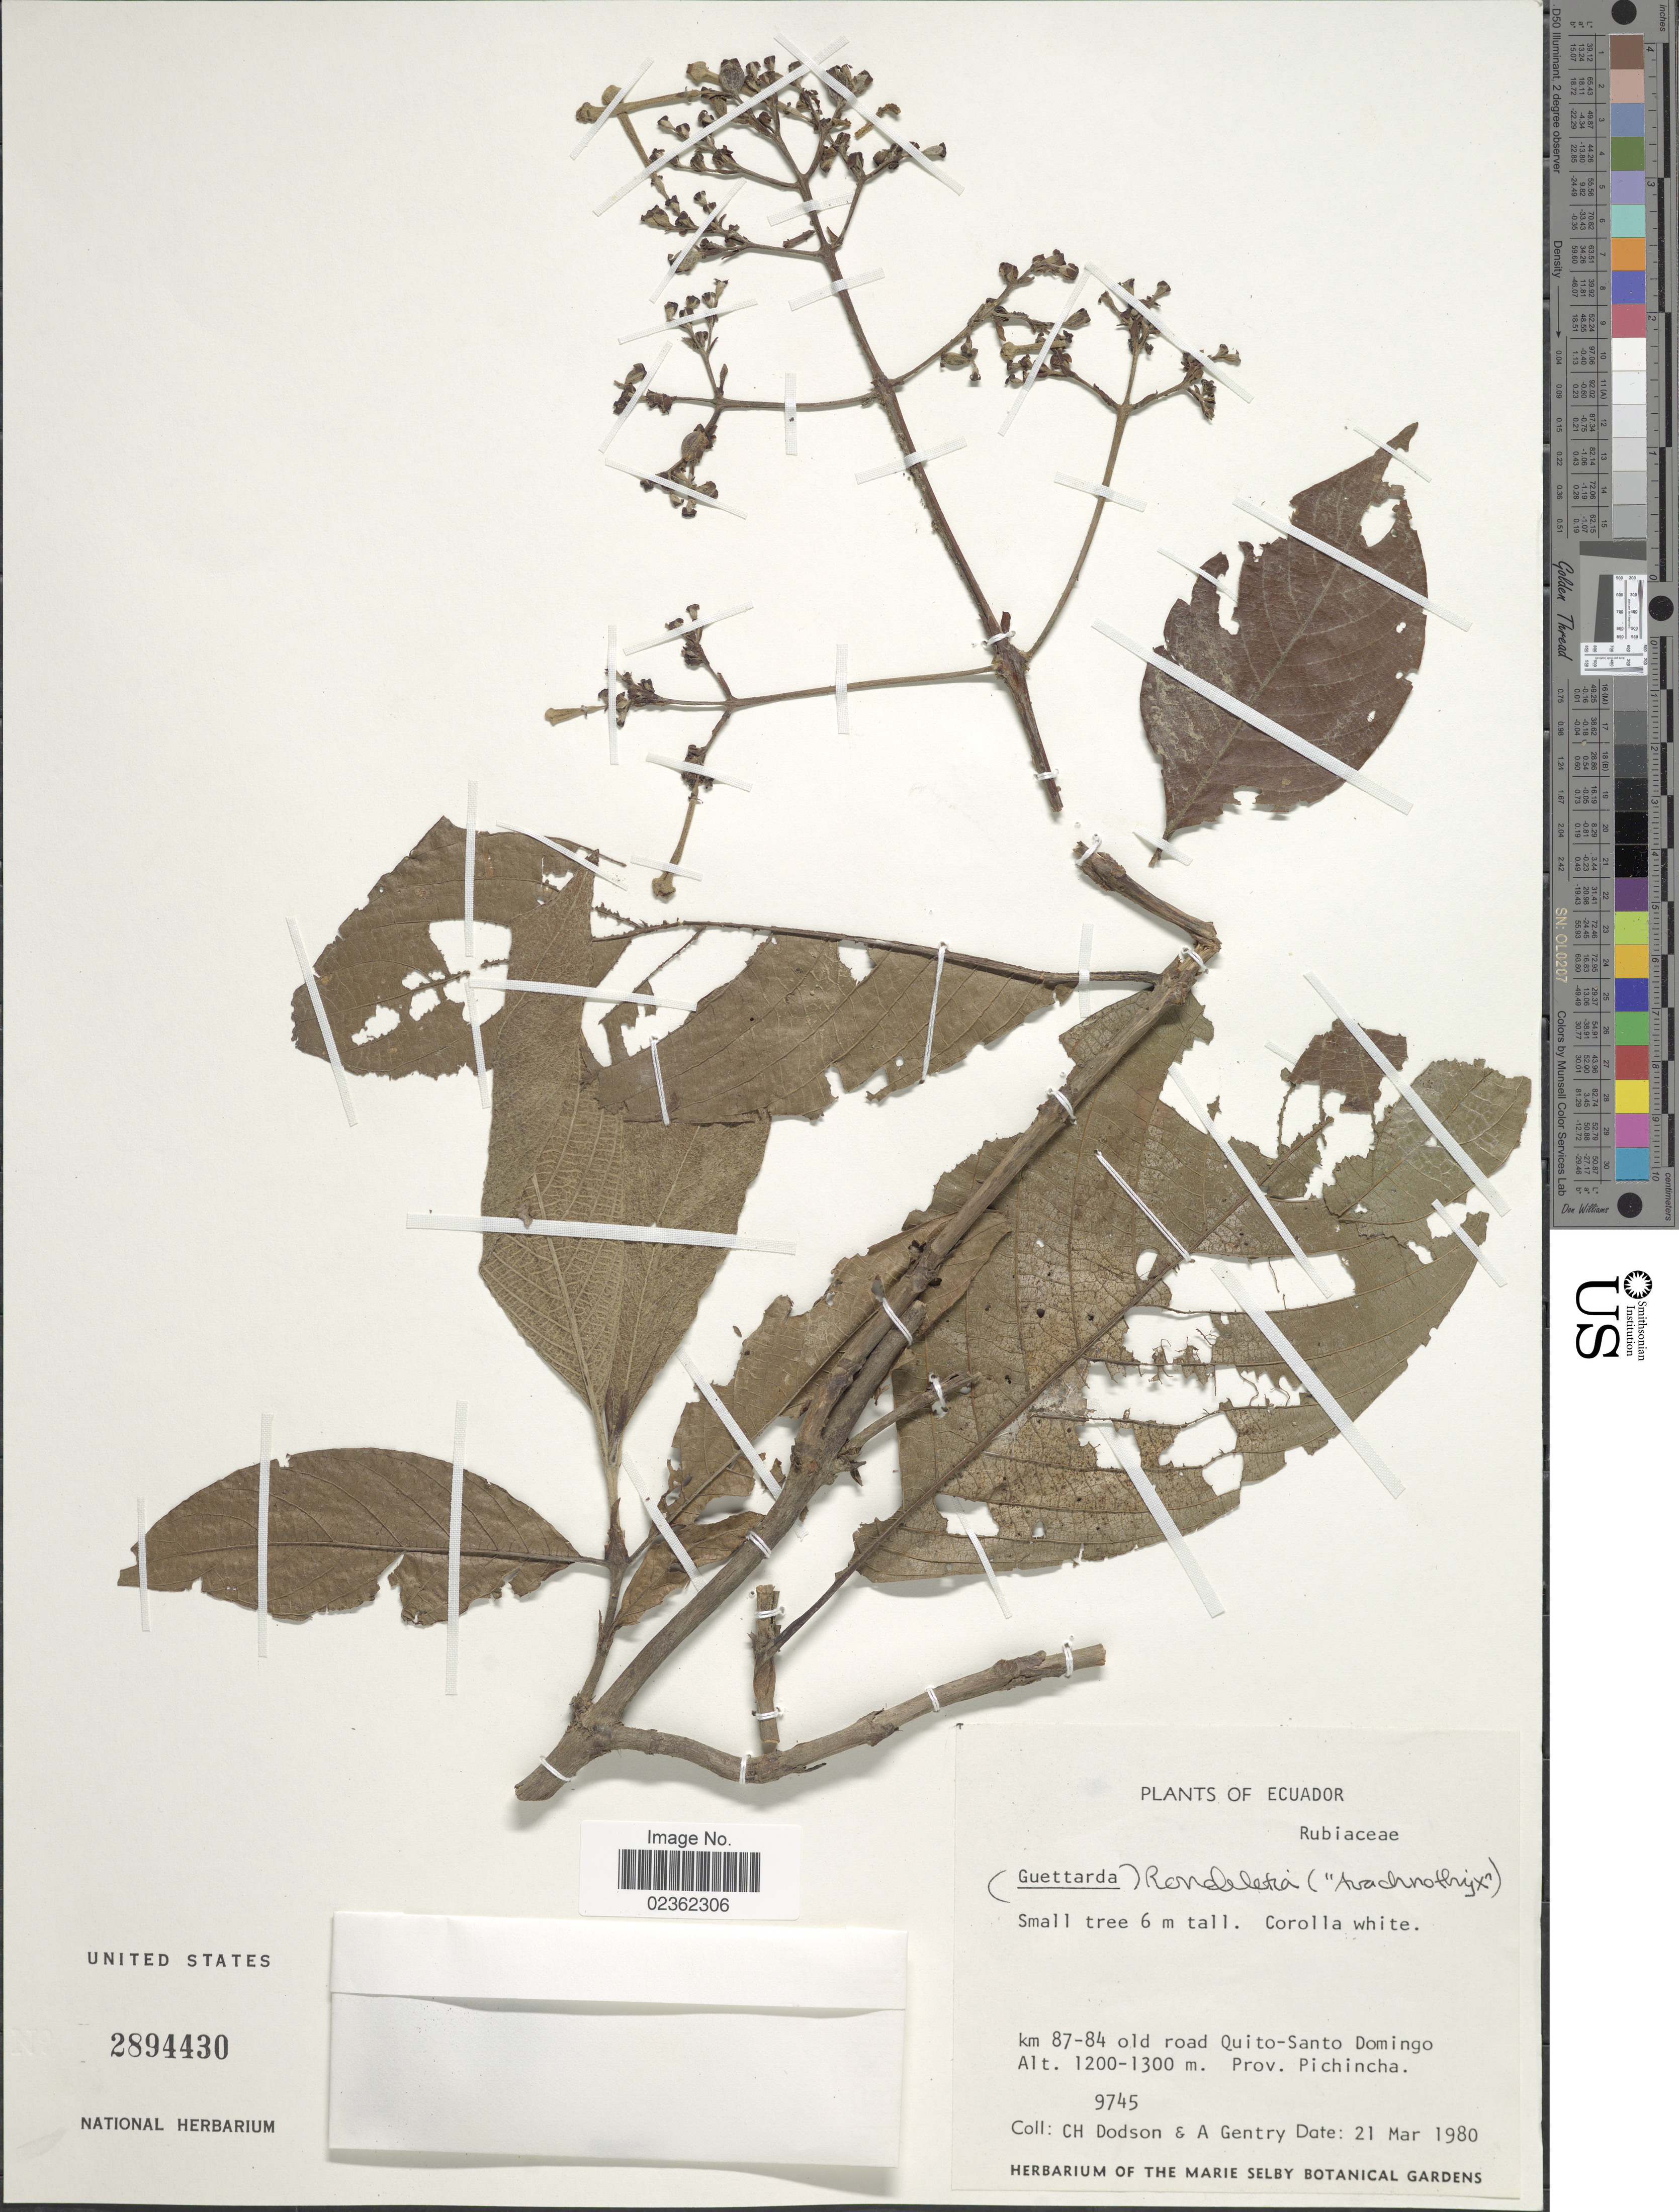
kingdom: Plantae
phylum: Tracheophyta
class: Magnoliopsida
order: Gentianales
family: Rubiaceae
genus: Rondeletia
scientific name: Rondeletia sp.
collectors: C. H. Dodson & A. H. Gentry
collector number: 9745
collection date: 1980-03-21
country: Ecuador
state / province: Pichincha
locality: Km 87-84 old road Quito-San Domingo.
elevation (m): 1200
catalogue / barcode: US 2894430